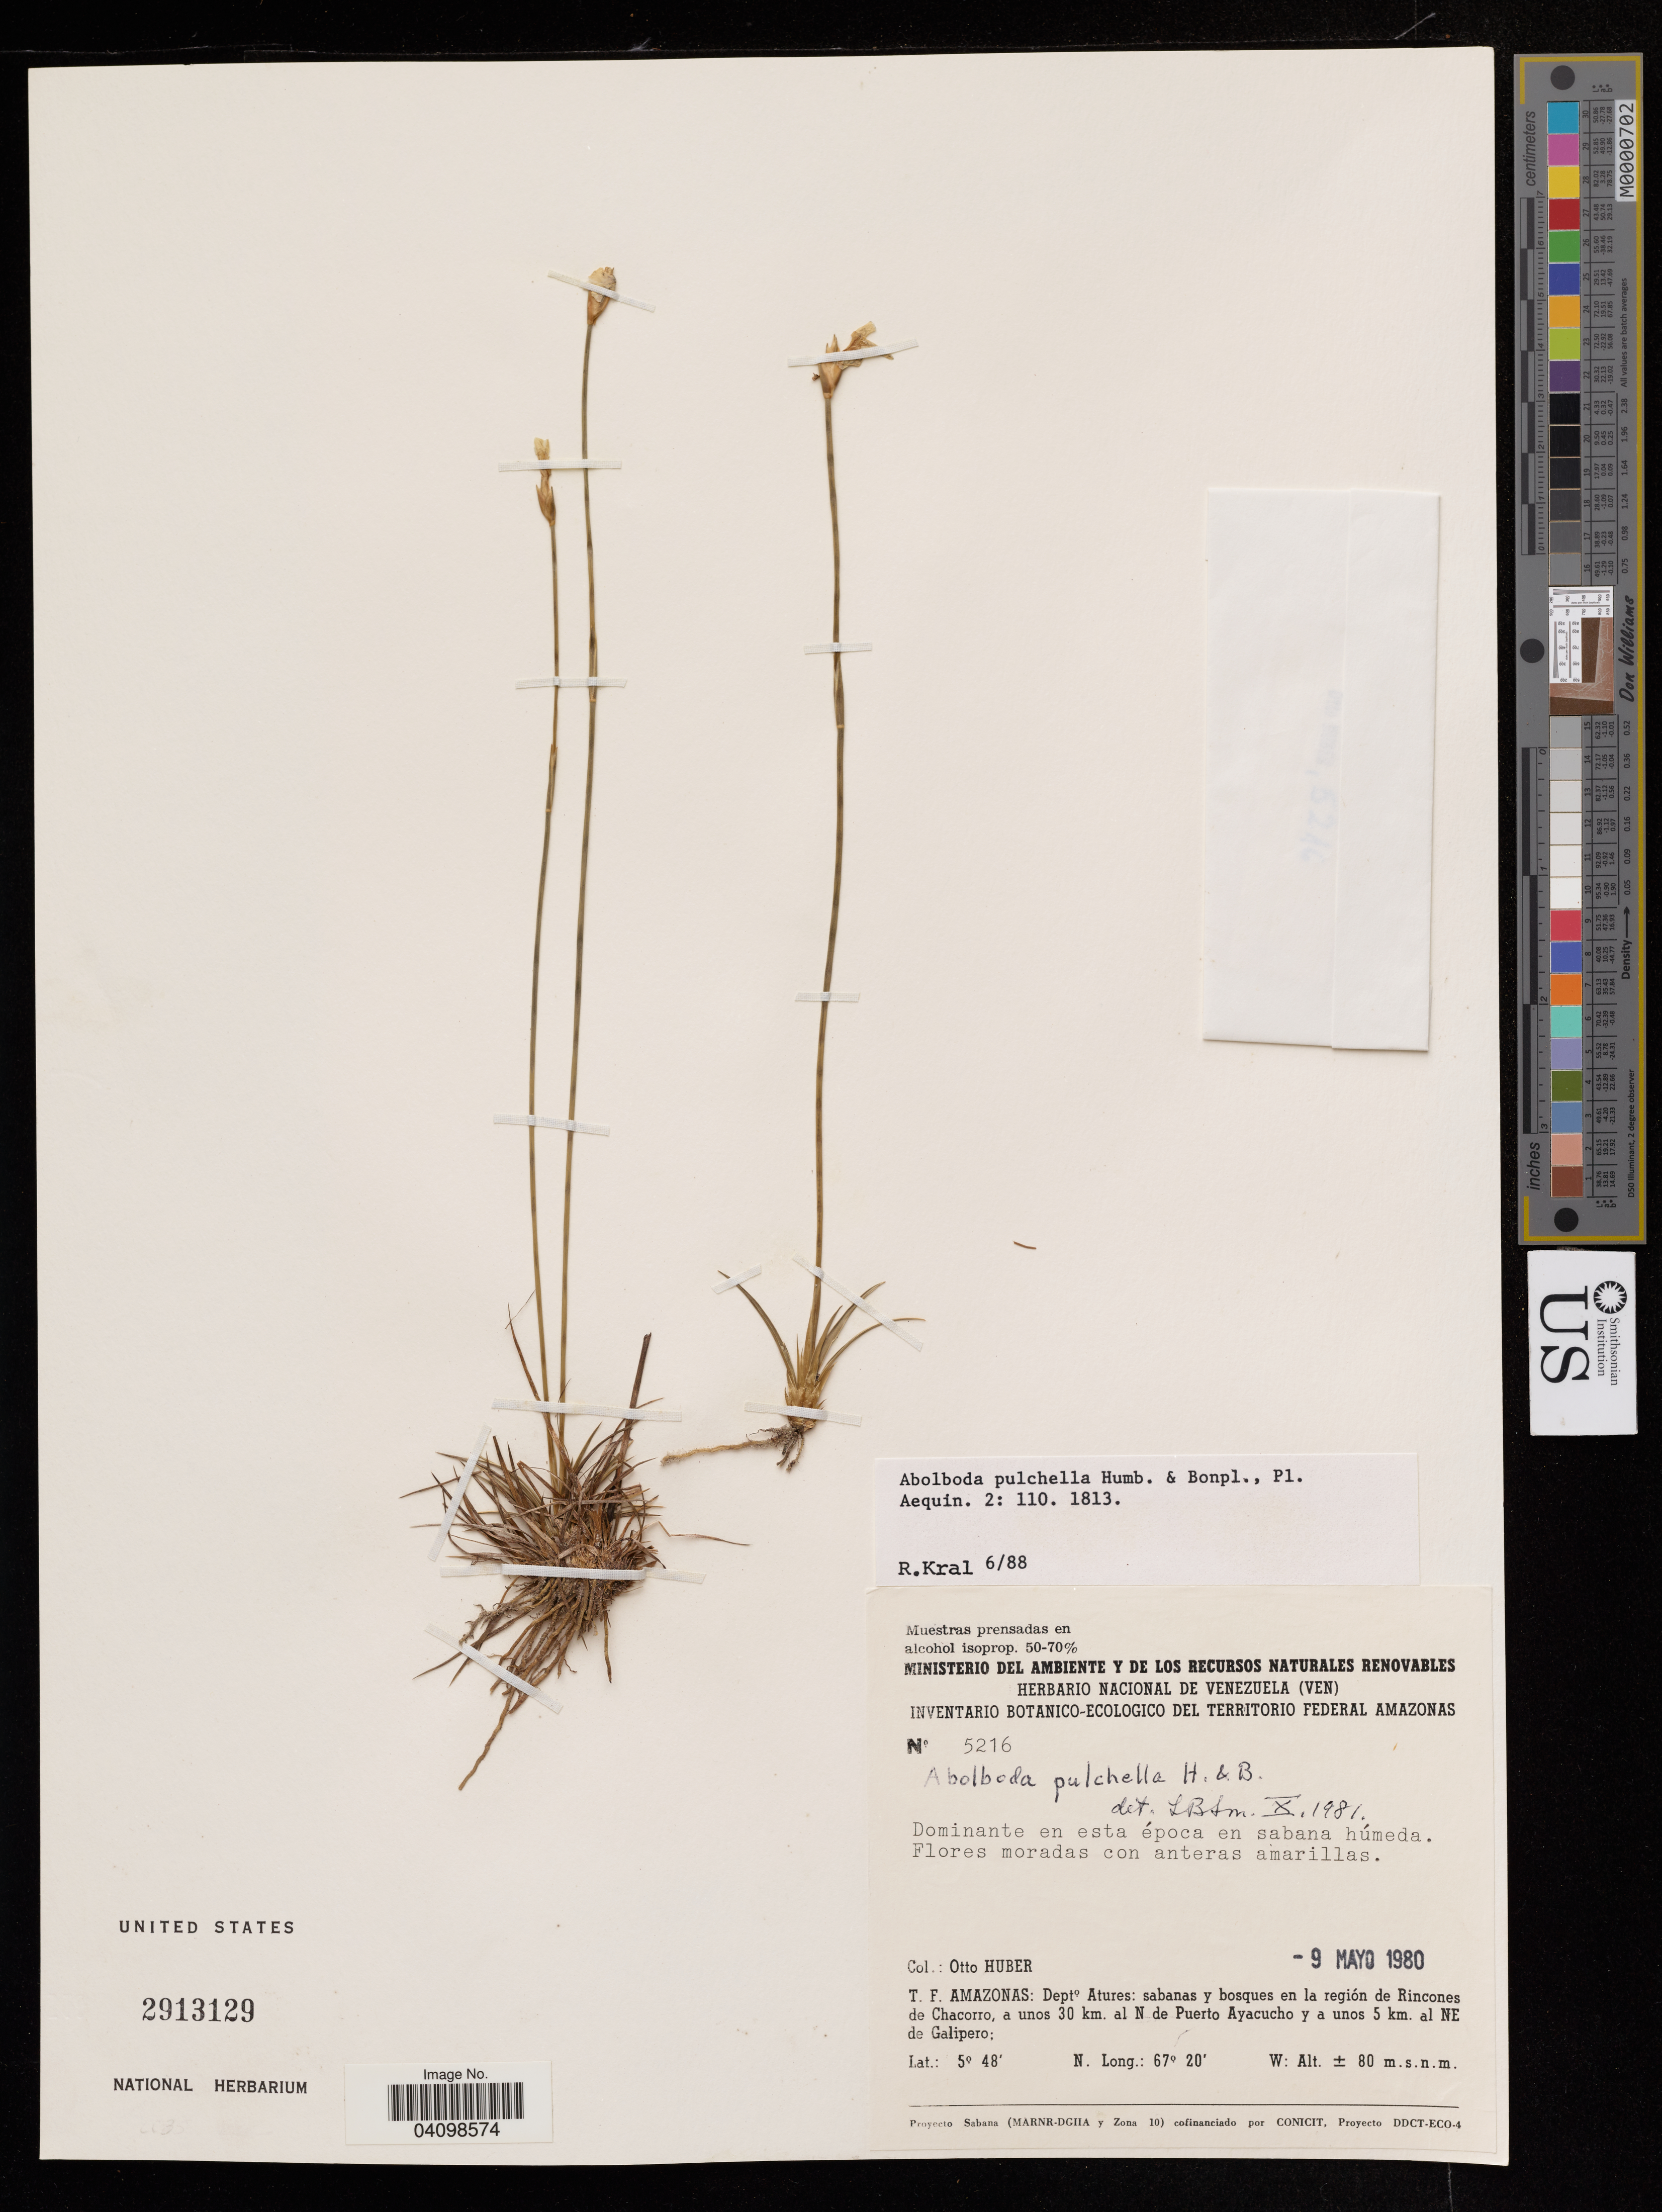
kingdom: Plantae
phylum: Tracheophyta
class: Liliopsida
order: Poales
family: Xyridaceae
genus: Abolboda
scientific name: Abolboda pulchella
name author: Bonpl.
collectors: O. Huber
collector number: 5216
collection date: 1980-05-09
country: Venezuela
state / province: Amazonas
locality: Dept. Atures: sabanas y bosques en la región de Rincones de Chacorro, a unos 30 km. al N de Puerto Ayacucho y a unos 5 km. al NE de Galipero.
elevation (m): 80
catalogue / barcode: US 2913129